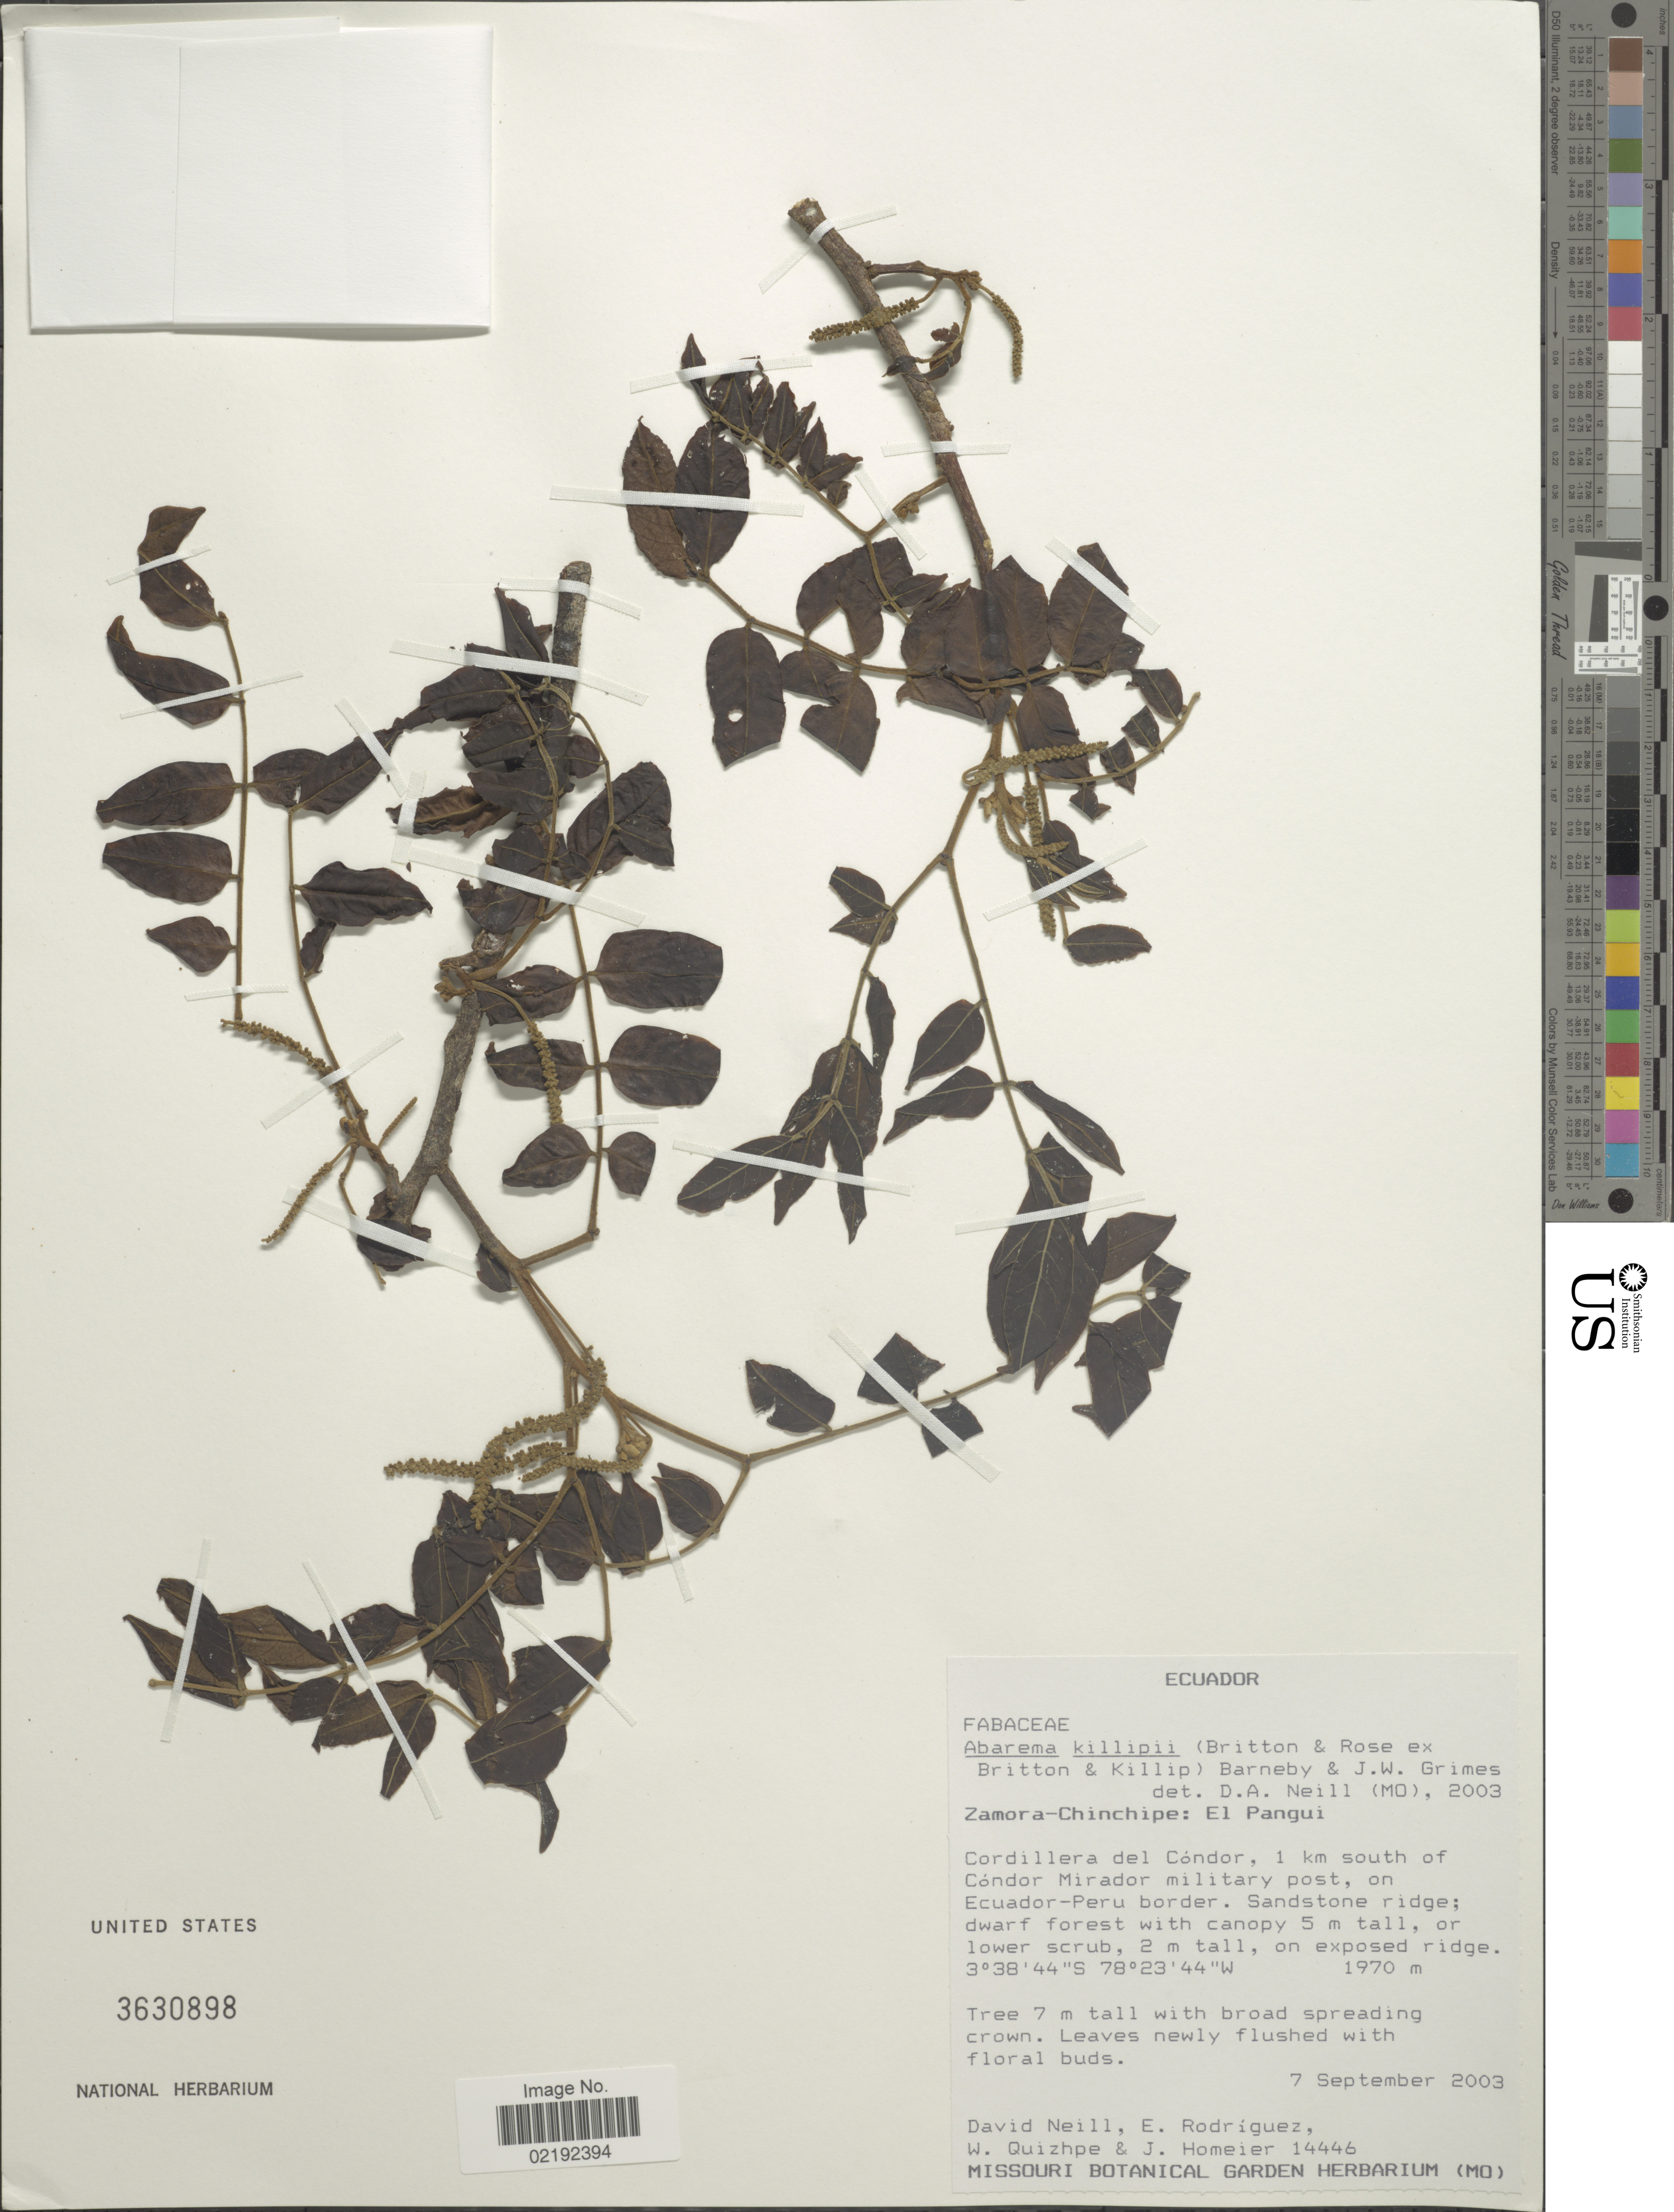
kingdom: Plantae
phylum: Tracheophyta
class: Magnoliopsida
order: Fabales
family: Fabaceae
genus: Punjuba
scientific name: Punjuba killipii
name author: Britton & Rose ex Britton & Killip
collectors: D. Neill, E. Rodriguez, W. Quizhpe & J. Homeier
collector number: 14446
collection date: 2003-09-07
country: Ecuador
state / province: Zamora-Chinchipe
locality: El Pangui, Cordillera del Condor, 1 km south of Condor Mirador military post, on Ecuador-Peru border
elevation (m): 1970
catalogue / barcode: US 3630898